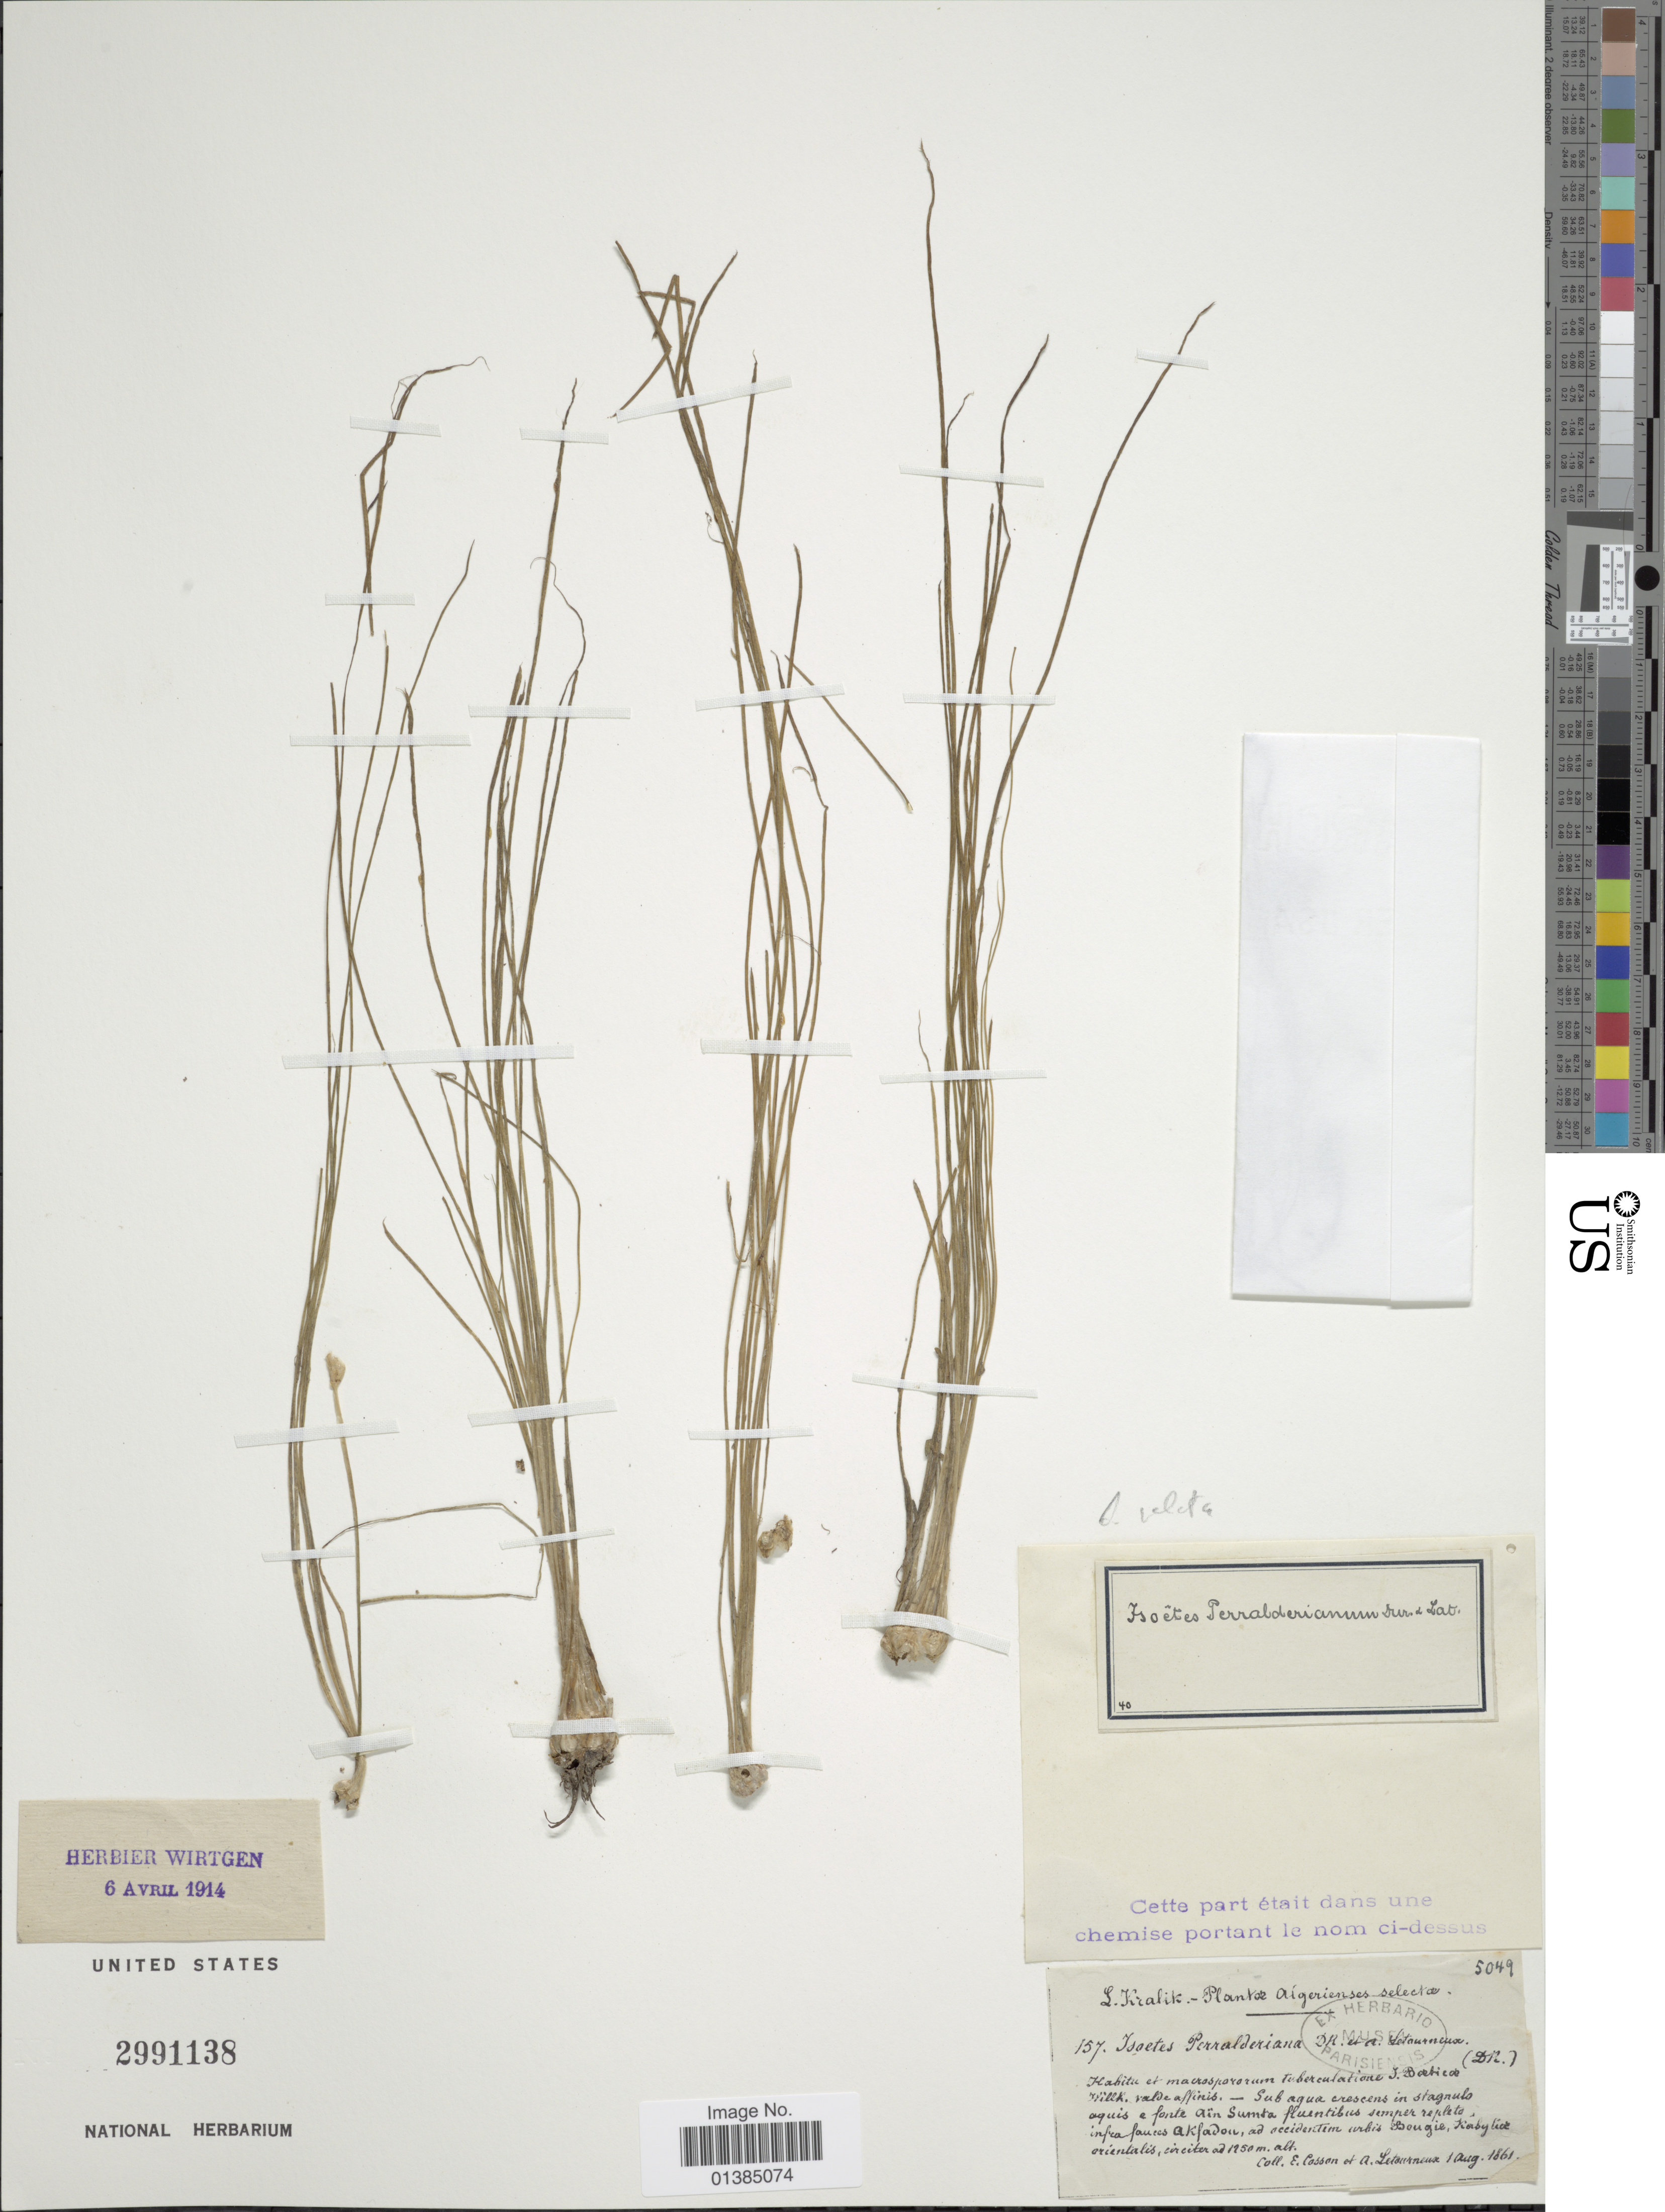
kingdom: Plantae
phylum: Tracheophyta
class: Lycopodiopsida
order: Isoetales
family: Isoetaceae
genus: Isoetes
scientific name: Isoetes velata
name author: A. Braun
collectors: E. Cosson & A. Letourneux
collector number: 5049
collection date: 1861-08-01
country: Algeria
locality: Sub agua crescens in stagnulo aquis e fonte Aïn Sumta fluentibus semper repleto, infrafauces Akfadou, ad occidentem urbis Bougie, Kabylia orientalis.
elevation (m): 1750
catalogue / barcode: US 2991138